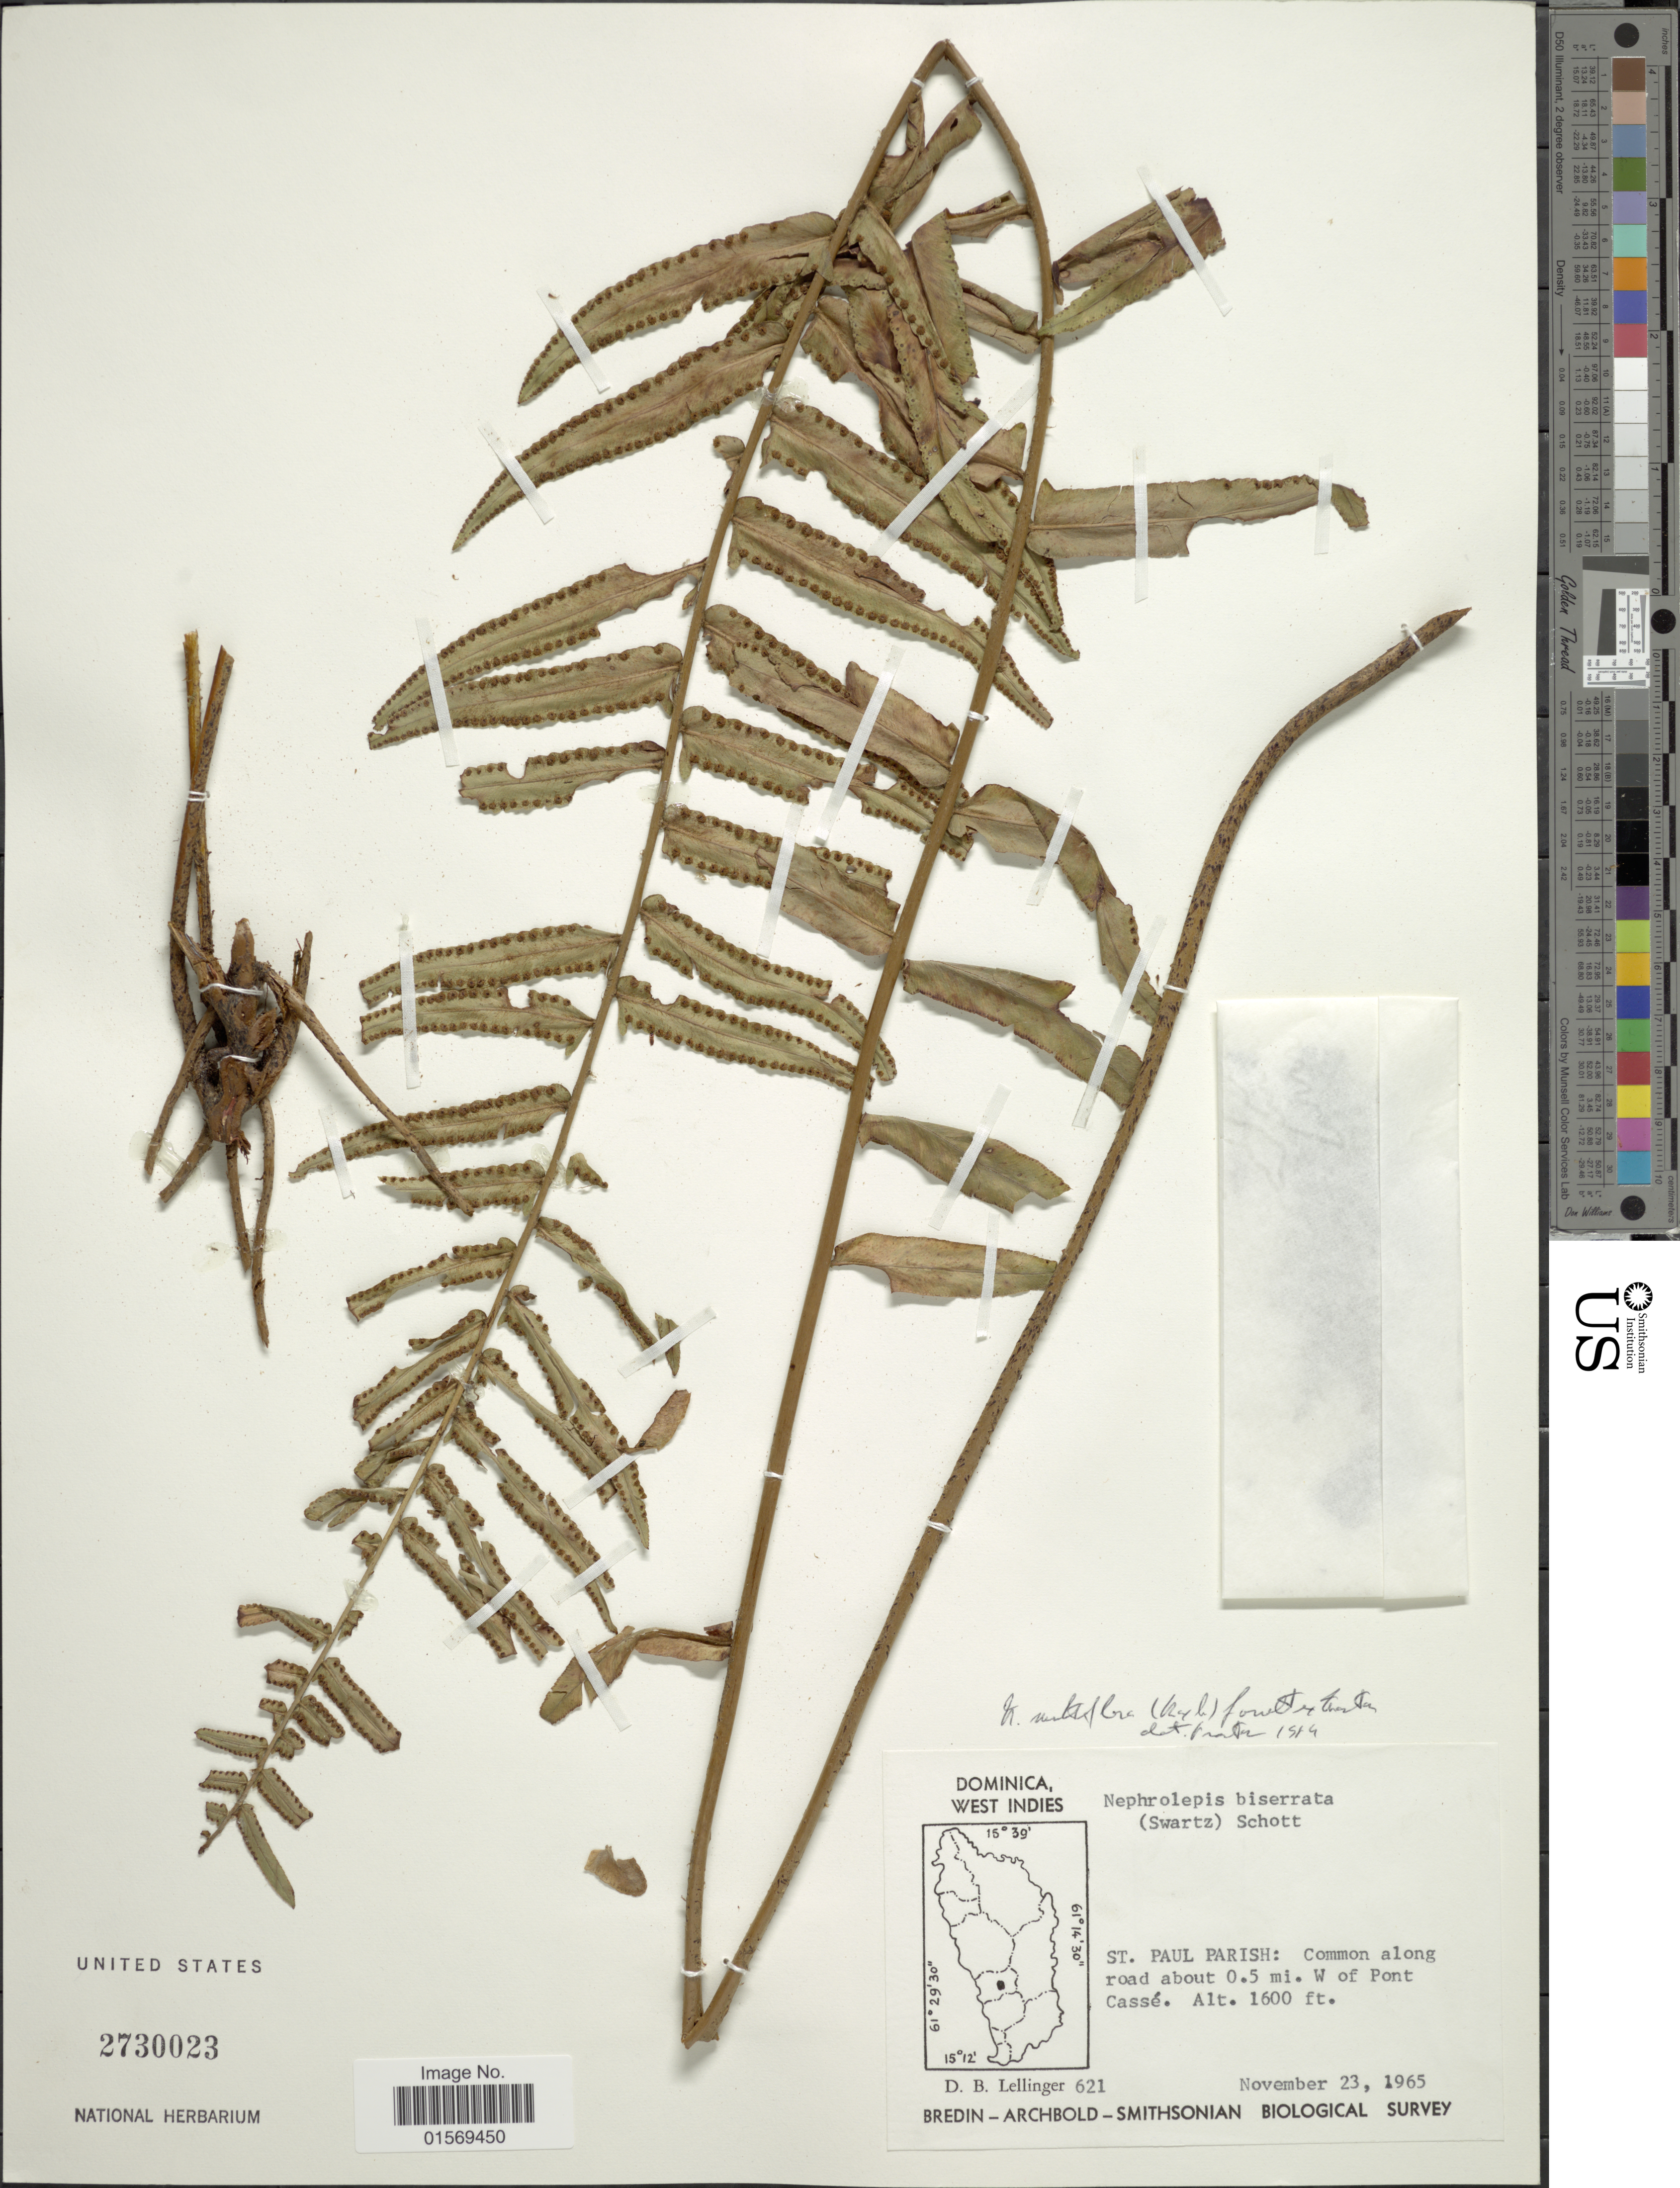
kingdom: Plantae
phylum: Tracheophyta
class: Polypodiopsida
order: Polypodiales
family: Nephrolepidaceae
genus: Nephrolepis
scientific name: Nephrolepis multiflora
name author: (Roxb.) F.M. Jarrett ex C.V. Morton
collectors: D. B. Lellinger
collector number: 621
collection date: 1965-11-23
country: Dominica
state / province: St. Paul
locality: Dominica, St. Paul Parish: Common along road about 0.5 mi. W. of Pont Casse.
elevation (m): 488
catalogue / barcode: US 2730023